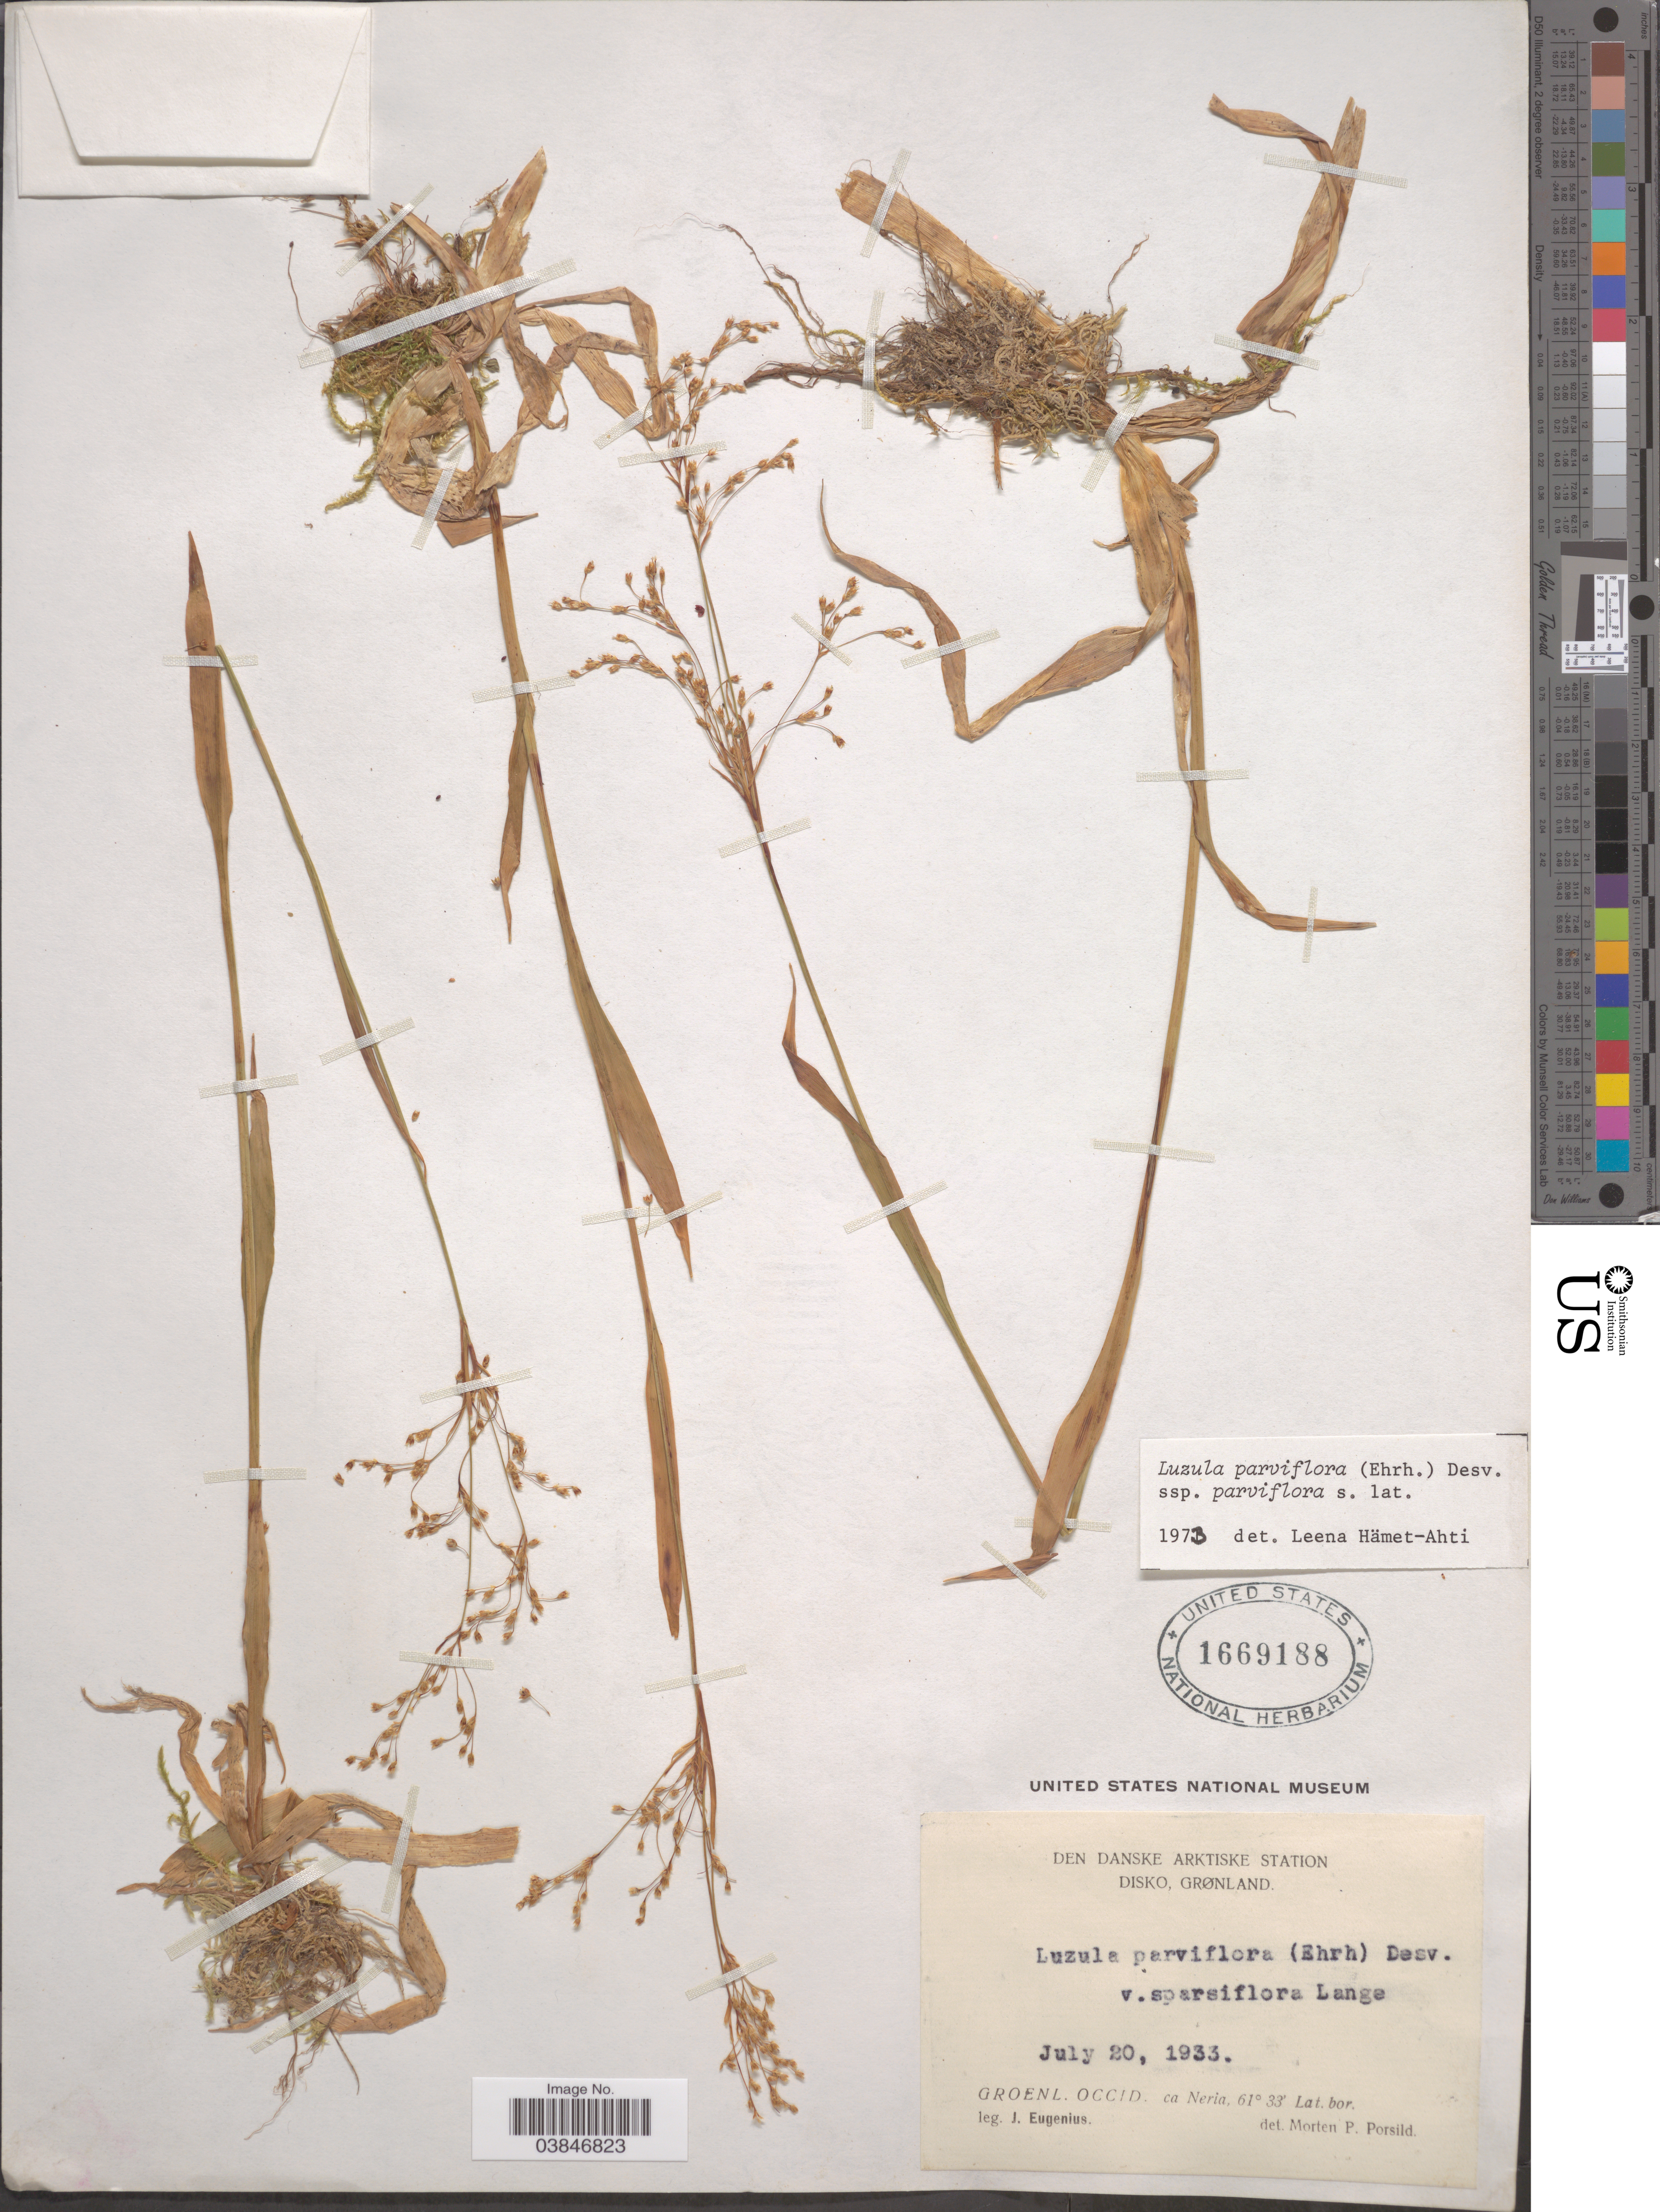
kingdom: Plantae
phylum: Tracheophyta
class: Liliopsida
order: Poales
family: Juncaceae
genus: Luzula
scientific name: Luzula parviflora subsp. parviflora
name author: (Ehrh.) Desv.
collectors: J. Eugenius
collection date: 1933-07-20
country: Greenland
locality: Den Danske Arktiske Station. Disko, Grønland. Groenl. Occid. ca Neria.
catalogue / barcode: US 1669188